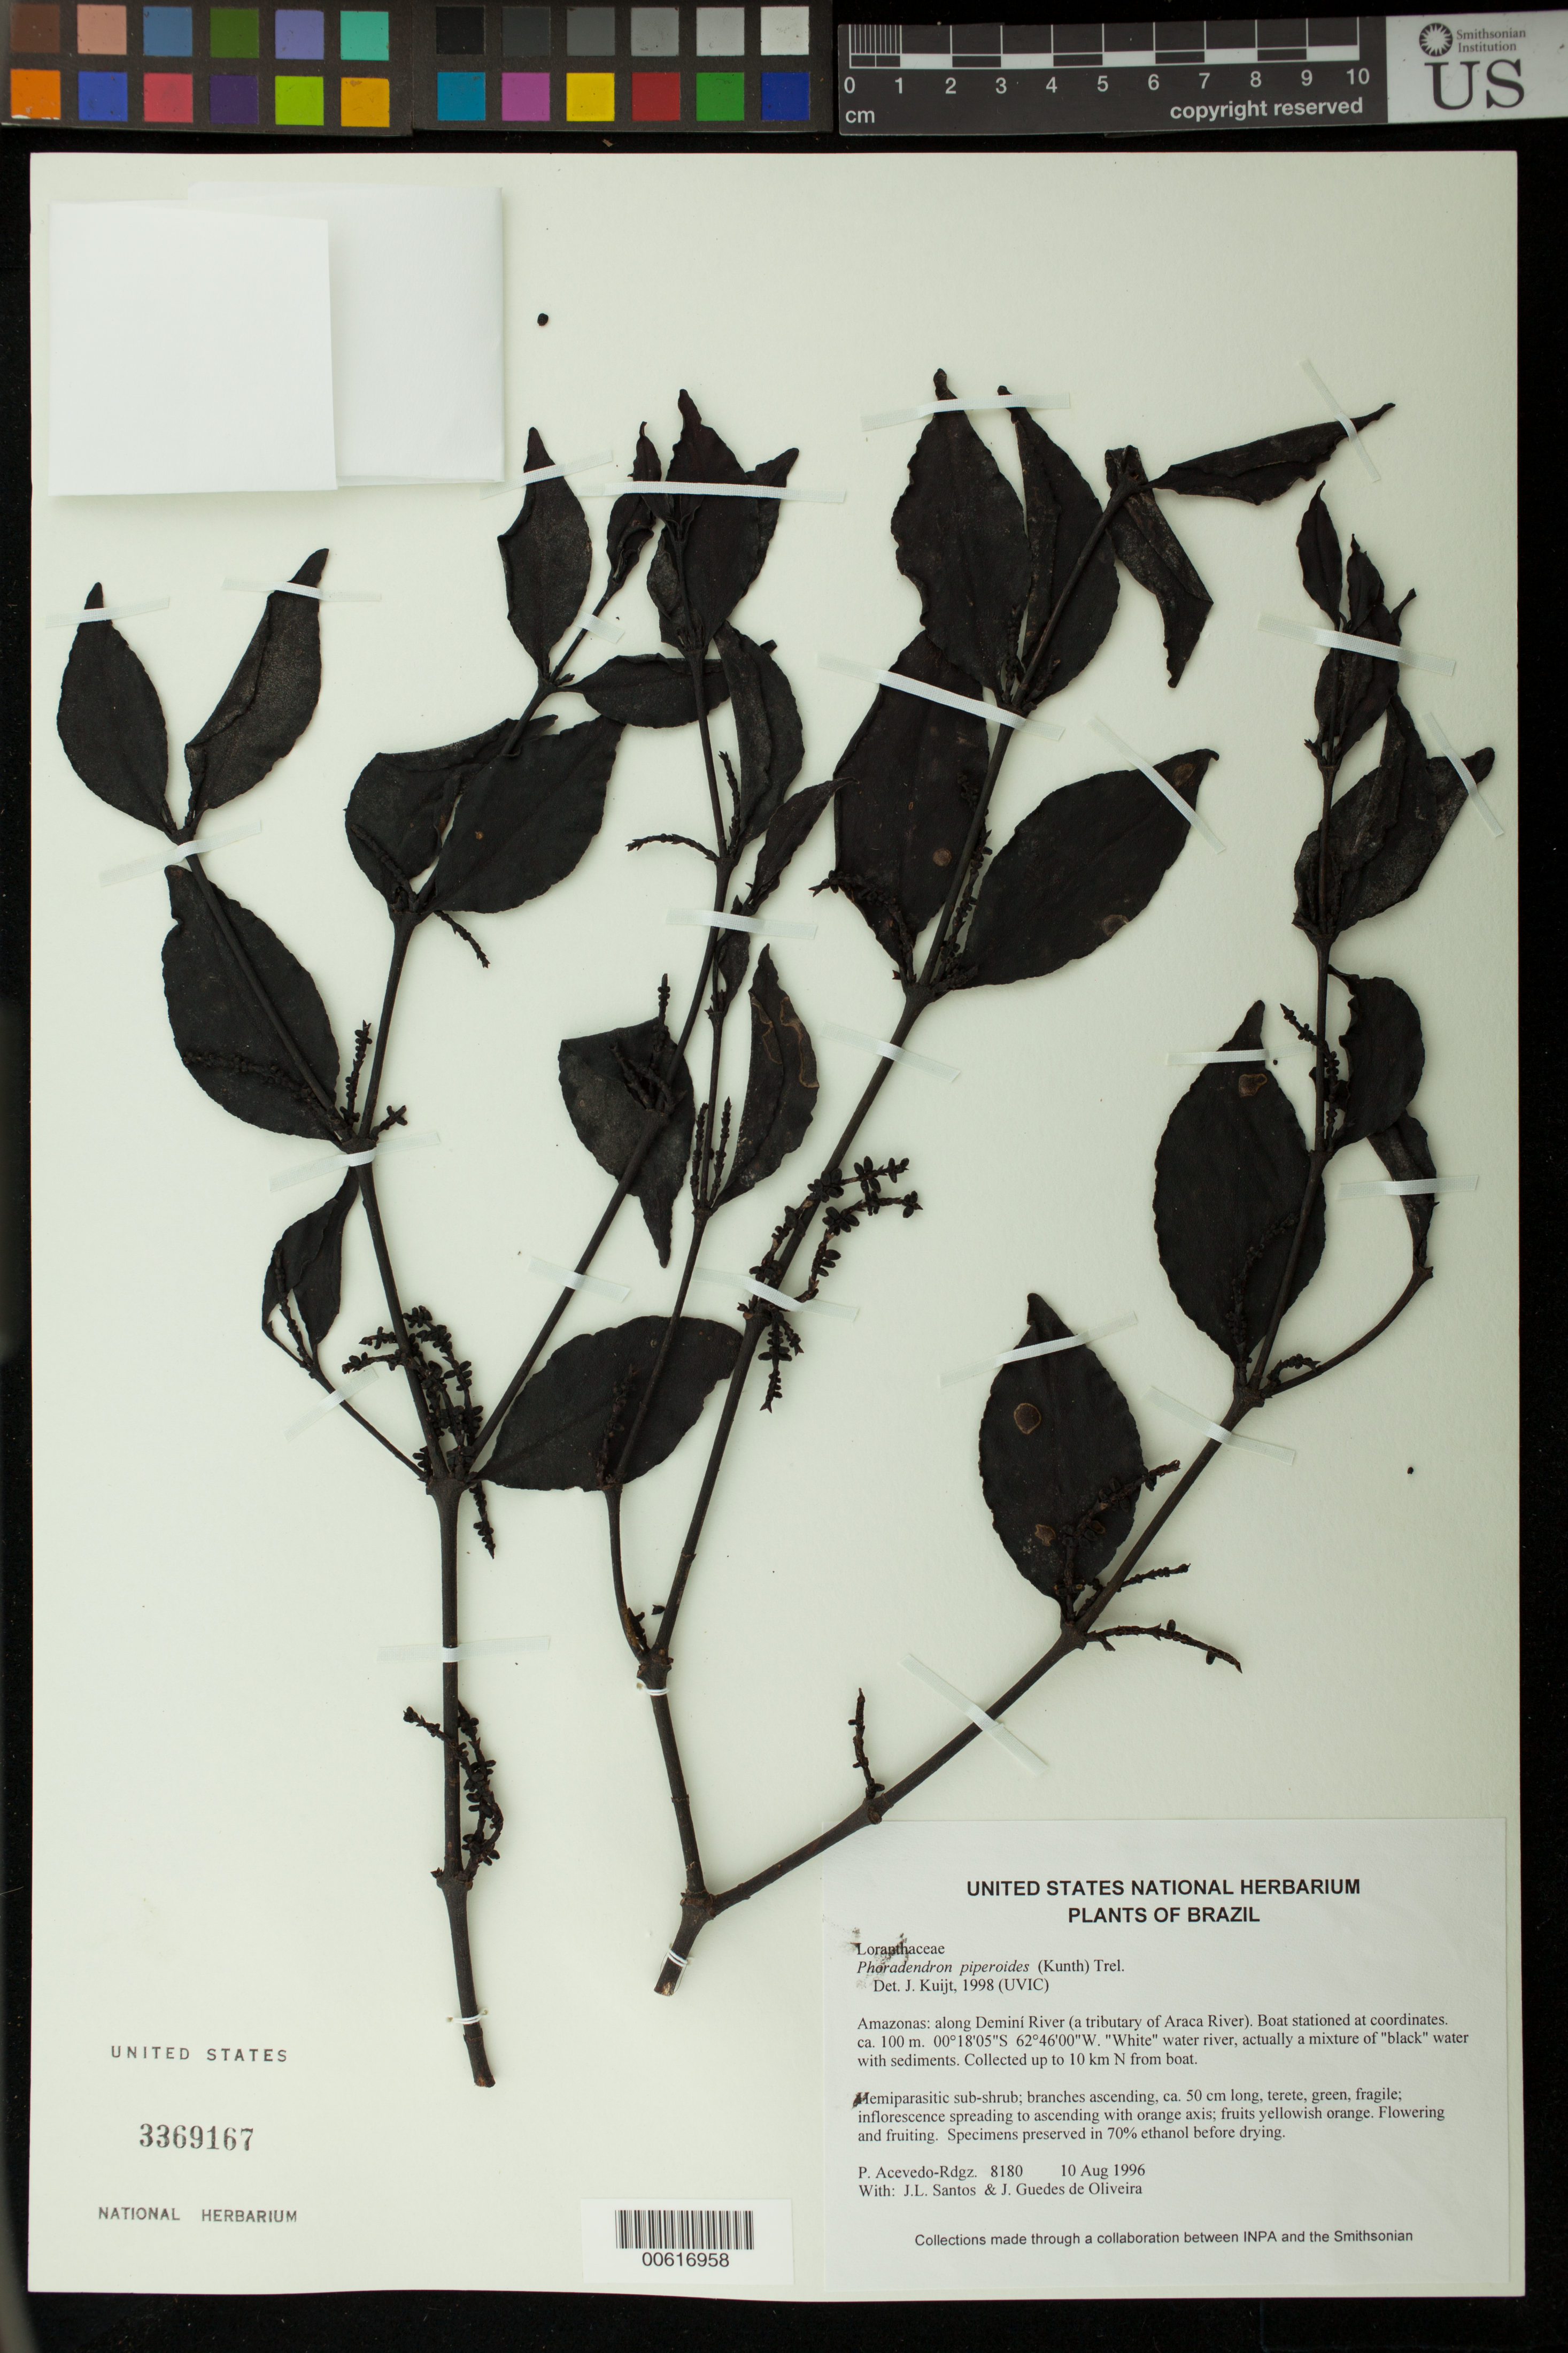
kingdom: Plantae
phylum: Tracheophyta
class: Magnoliopsida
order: Santalales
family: Viscaceae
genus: Phoradendron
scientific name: Phoradendron piperoides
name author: (Kunth) Trel.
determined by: Kuijt, Job, (CANADA)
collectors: P. Acevedo-Rodr., J. L. Santos & J. Guedes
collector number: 8180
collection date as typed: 10 Aug 1996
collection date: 1996-08-10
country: Brazil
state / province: Amazonas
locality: Amazonas: along Deminí River (a tributary of Araca River). Boat stationed at coordinates.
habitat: "White" water river, actually a mixture of "black" water with sediments. Collected up to 10 km N from boat.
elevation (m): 100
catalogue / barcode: US 3369167